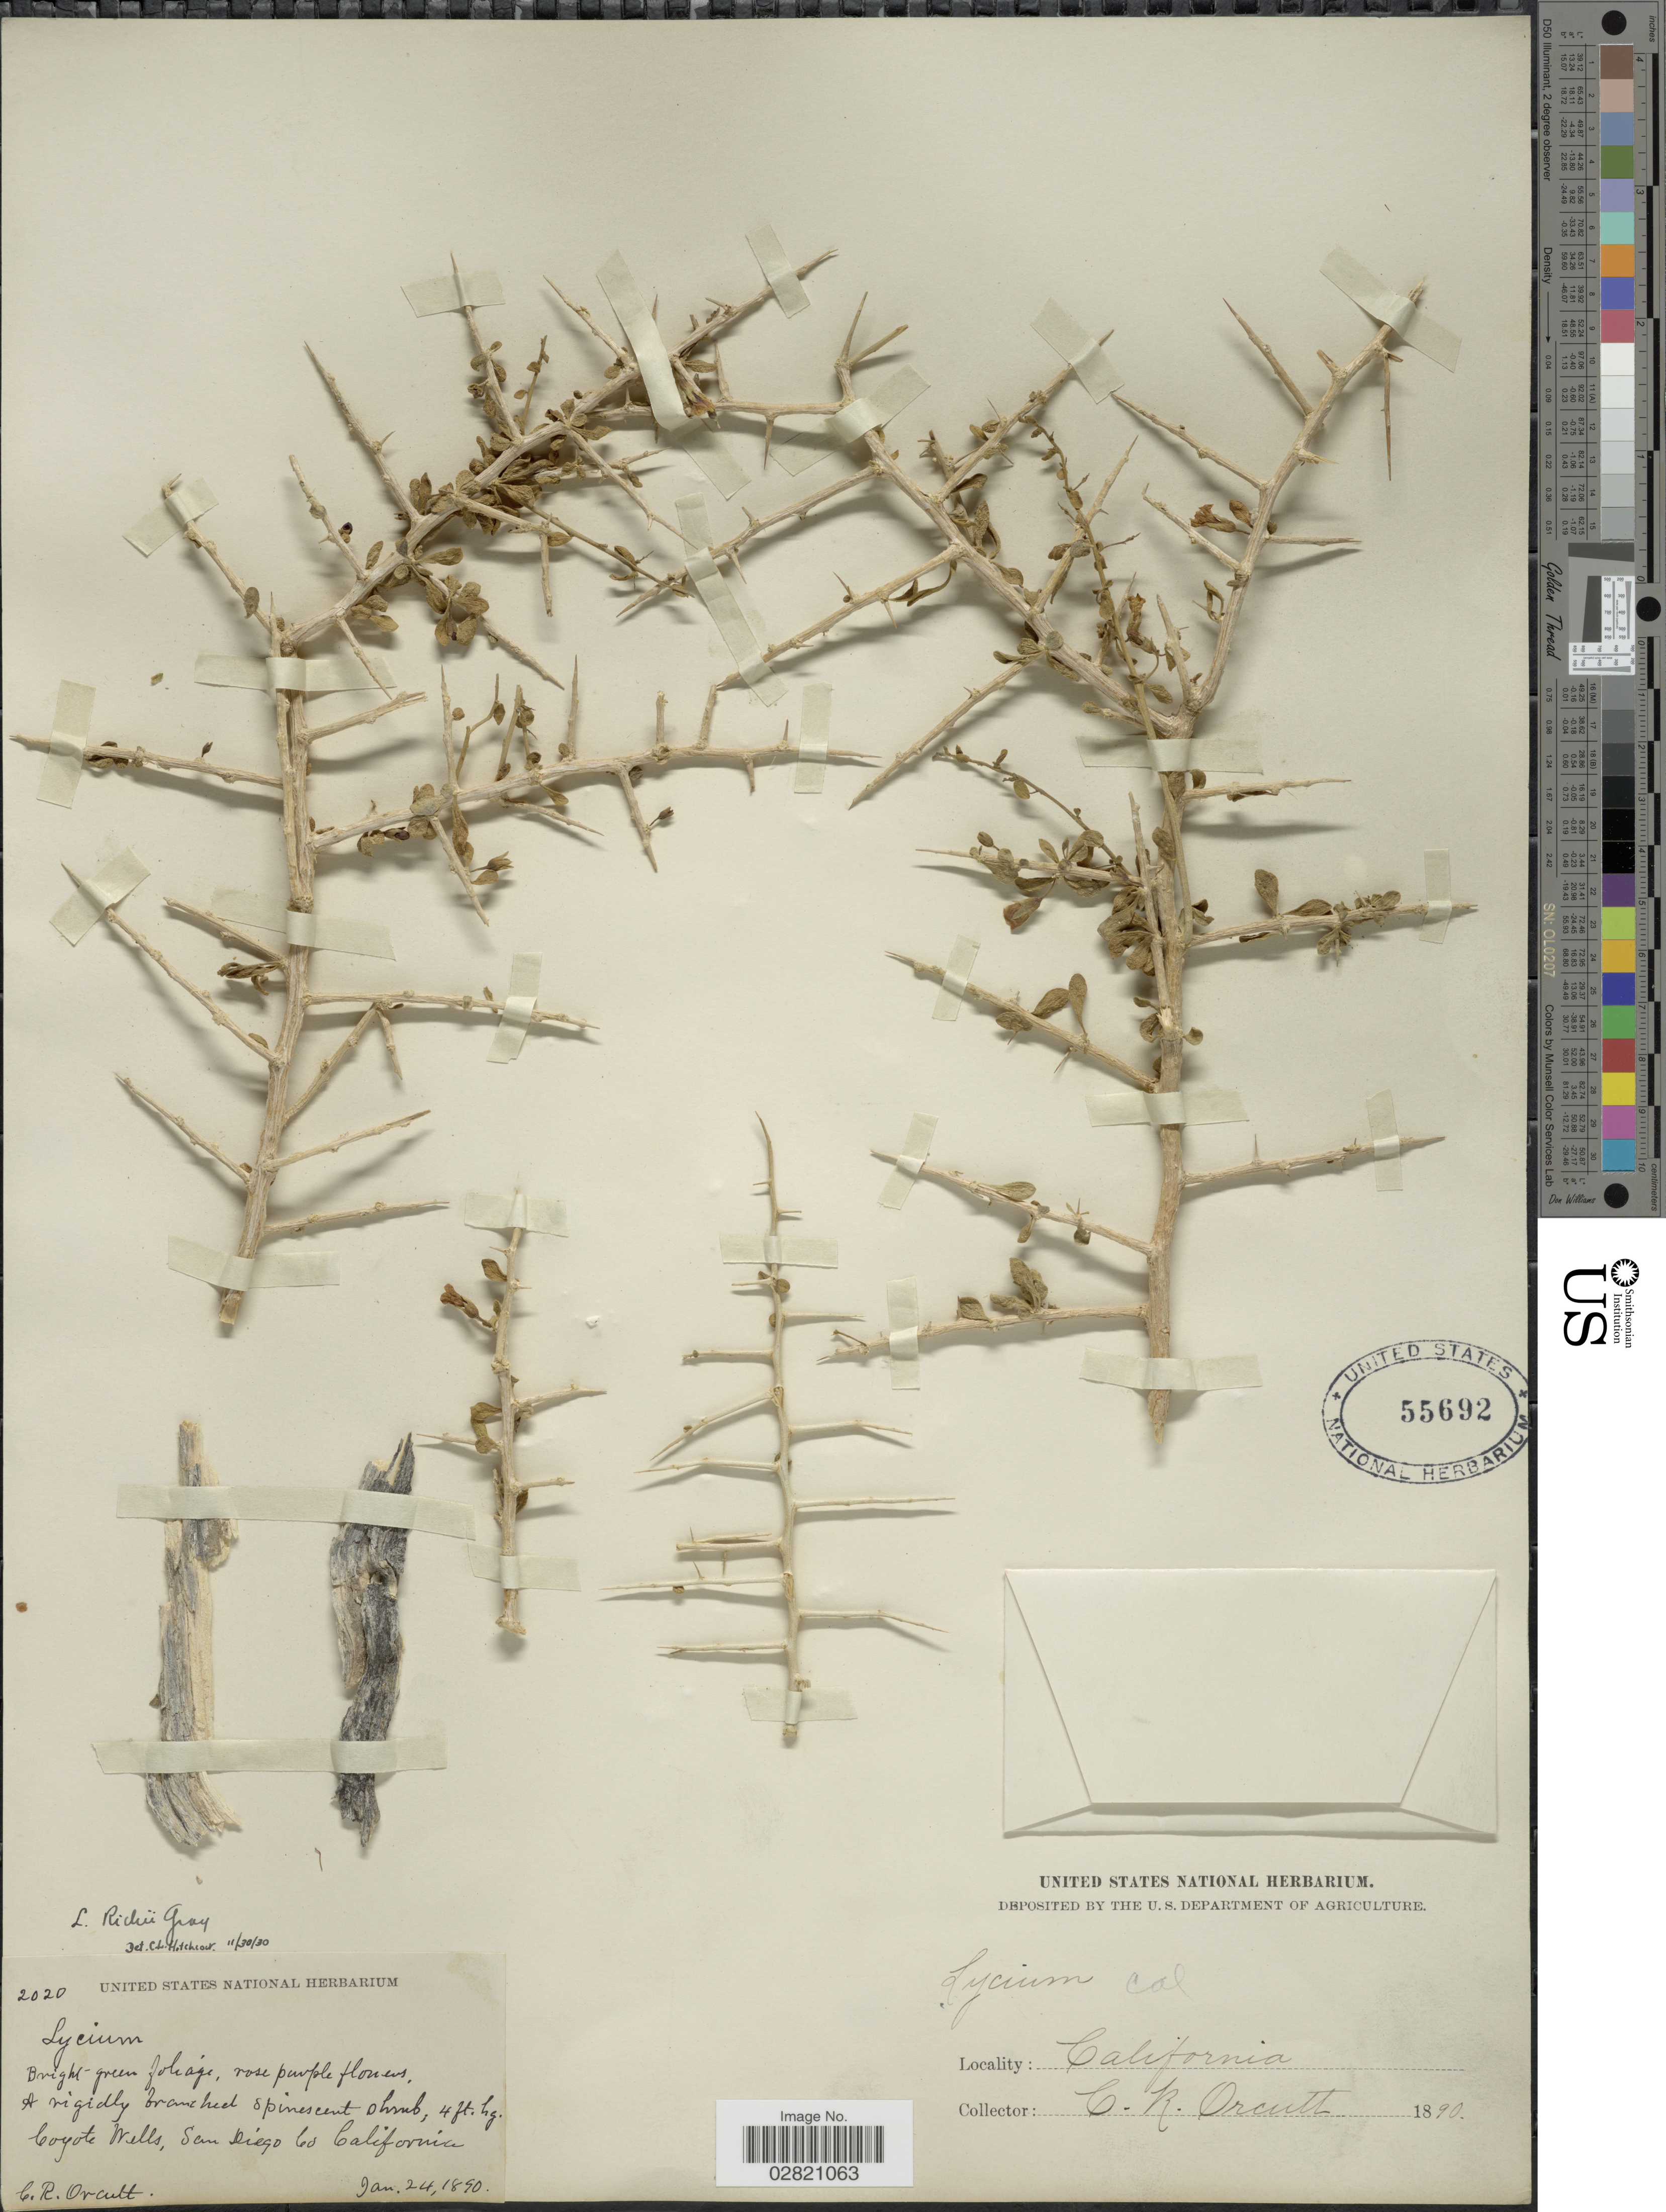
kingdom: Plantae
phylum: Tracheophyta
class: Magnoliopsida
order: Solanales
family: Solanaceae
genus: Lycium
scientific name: Lycium richii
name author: A. Gray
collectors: C. R. Orcutt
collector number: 2020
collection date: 1890-01-24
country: United States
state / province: California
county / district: San Diego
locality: Coyote Wells, San Diego Co.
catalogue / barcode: US 55692